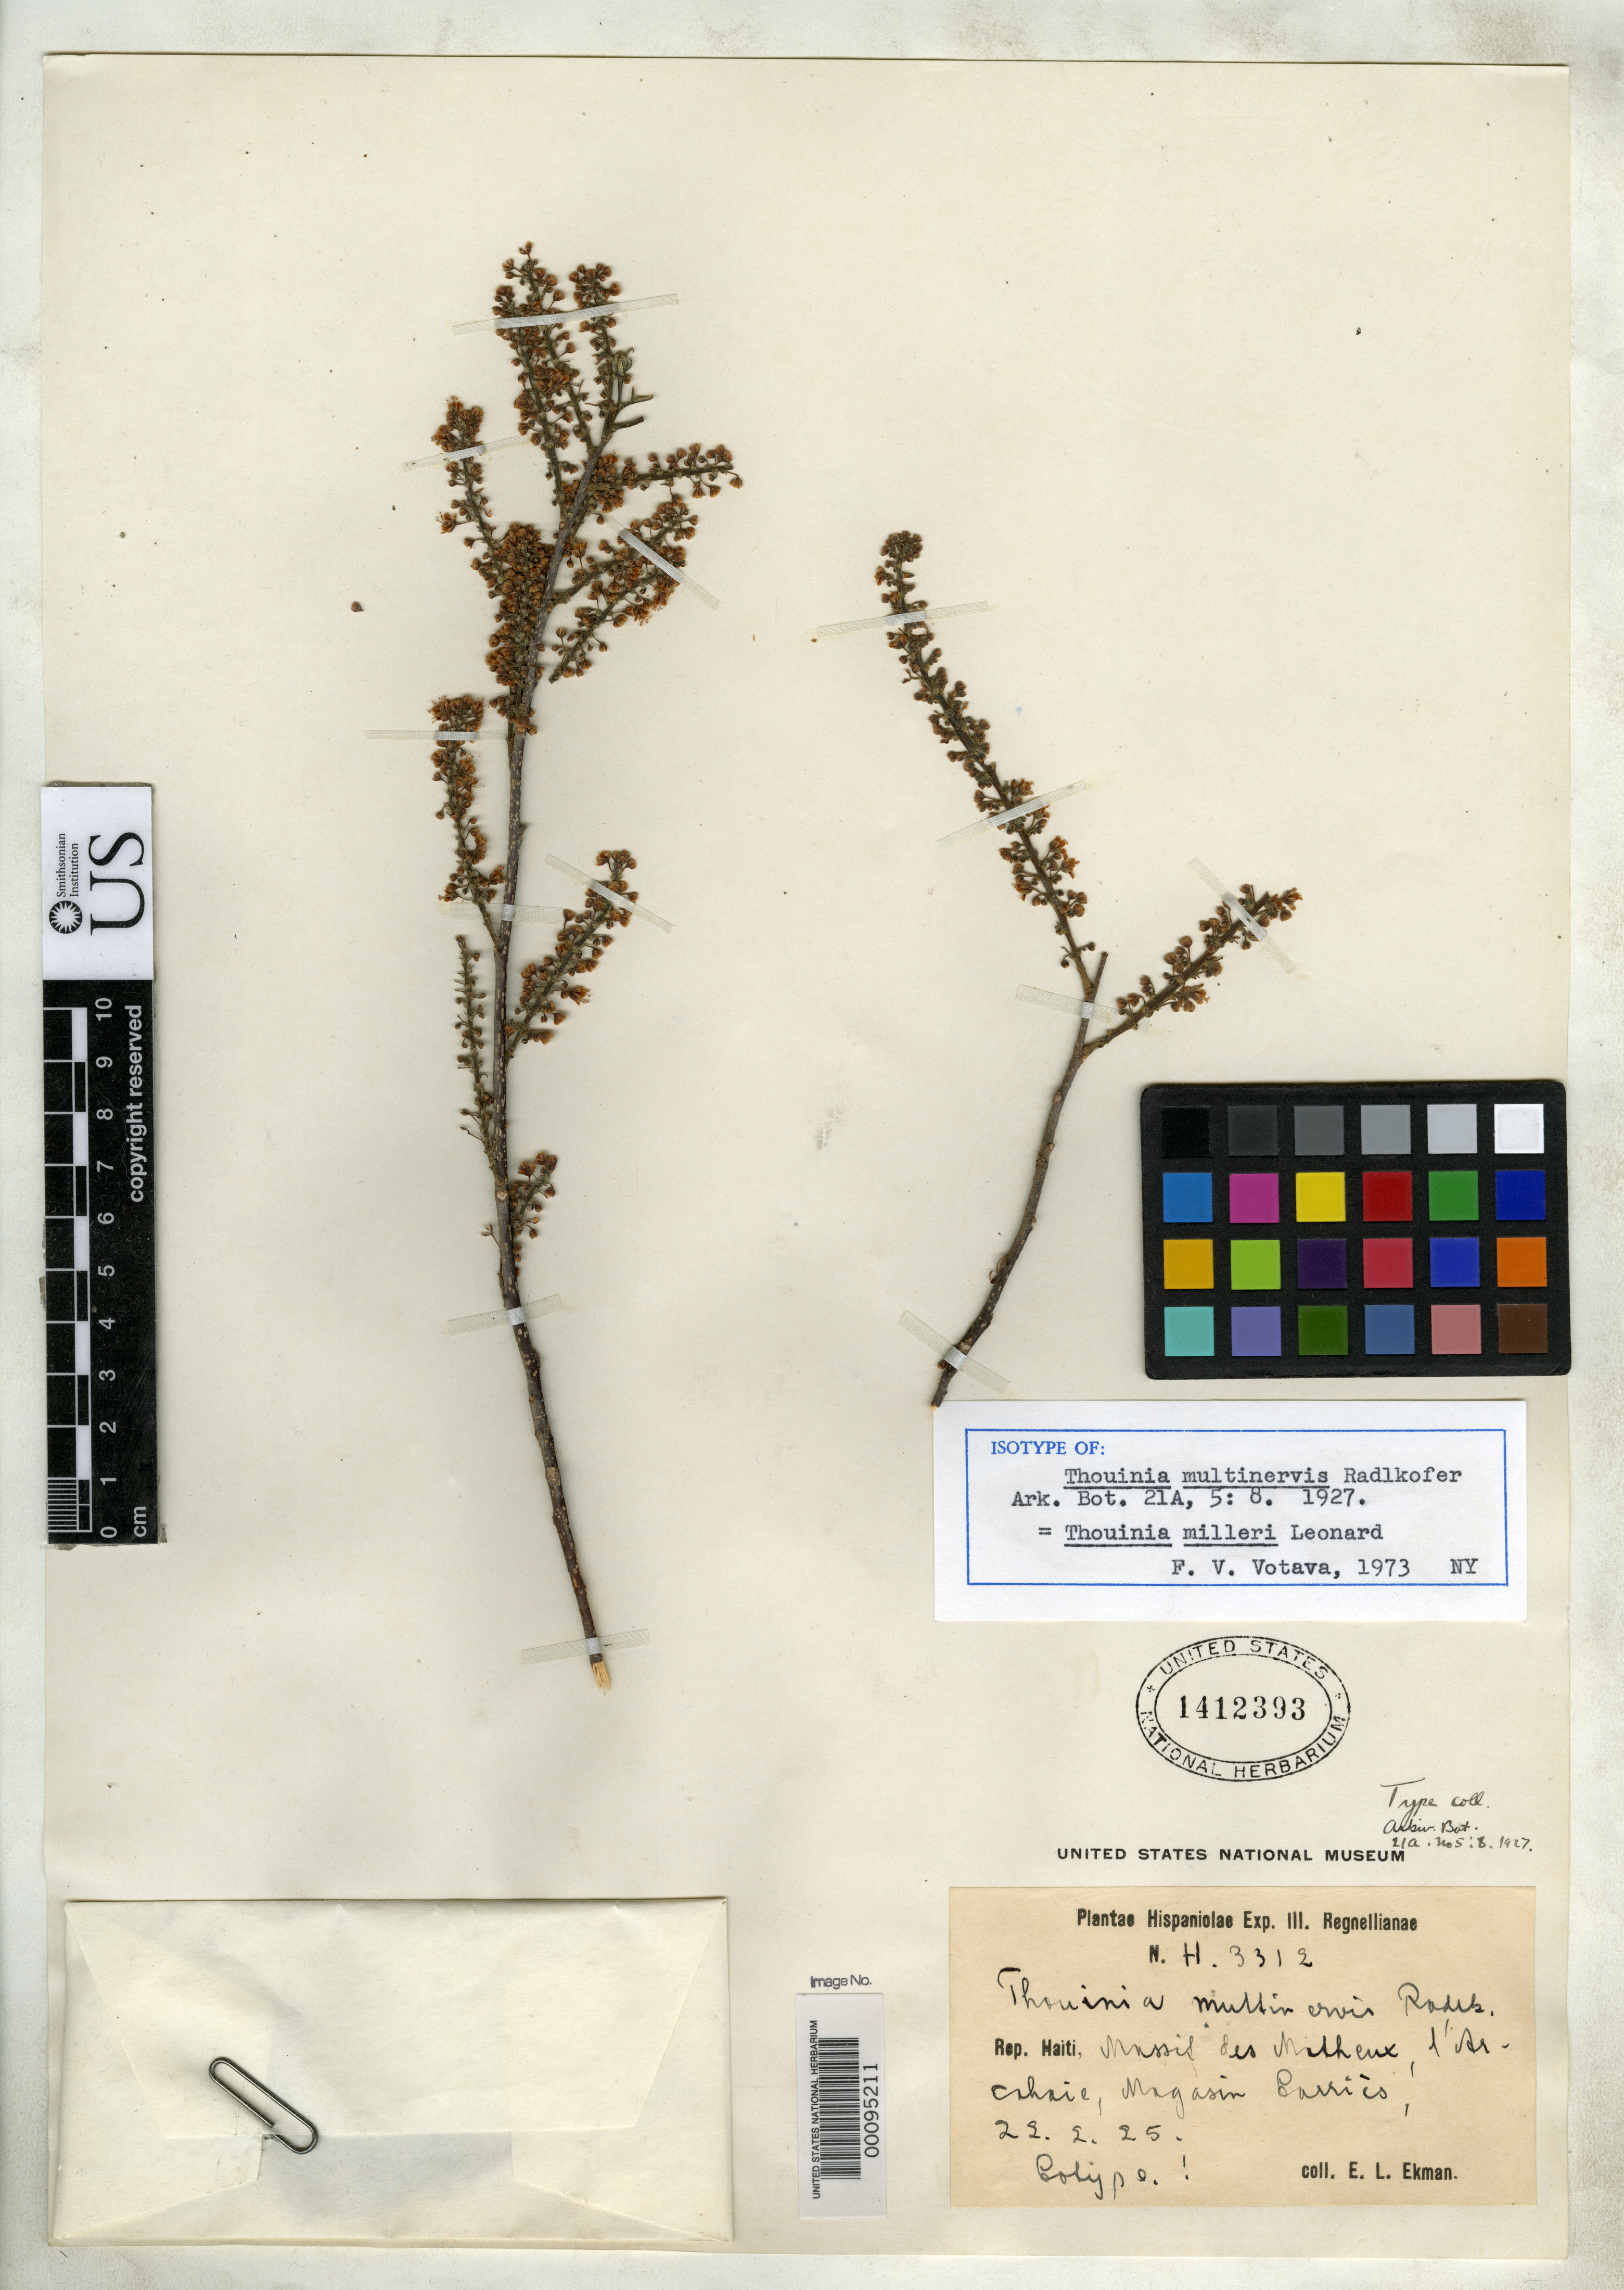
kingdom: Plantae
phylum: Tracheophyta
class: Magnoliopsida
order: Sapindales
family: Sapindaceae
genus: Thouinia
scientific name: Thouinia multinervis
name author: Radlk. ex Urb.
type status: Isotype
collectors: E. L. Ekman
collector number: H 3312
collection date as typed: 22 Feb 1925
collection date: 1925-02-22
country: Haiti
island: Hispaniola Island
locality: Massif des Matheux at Magasincarries.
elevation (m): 10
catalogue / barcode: US 1412393